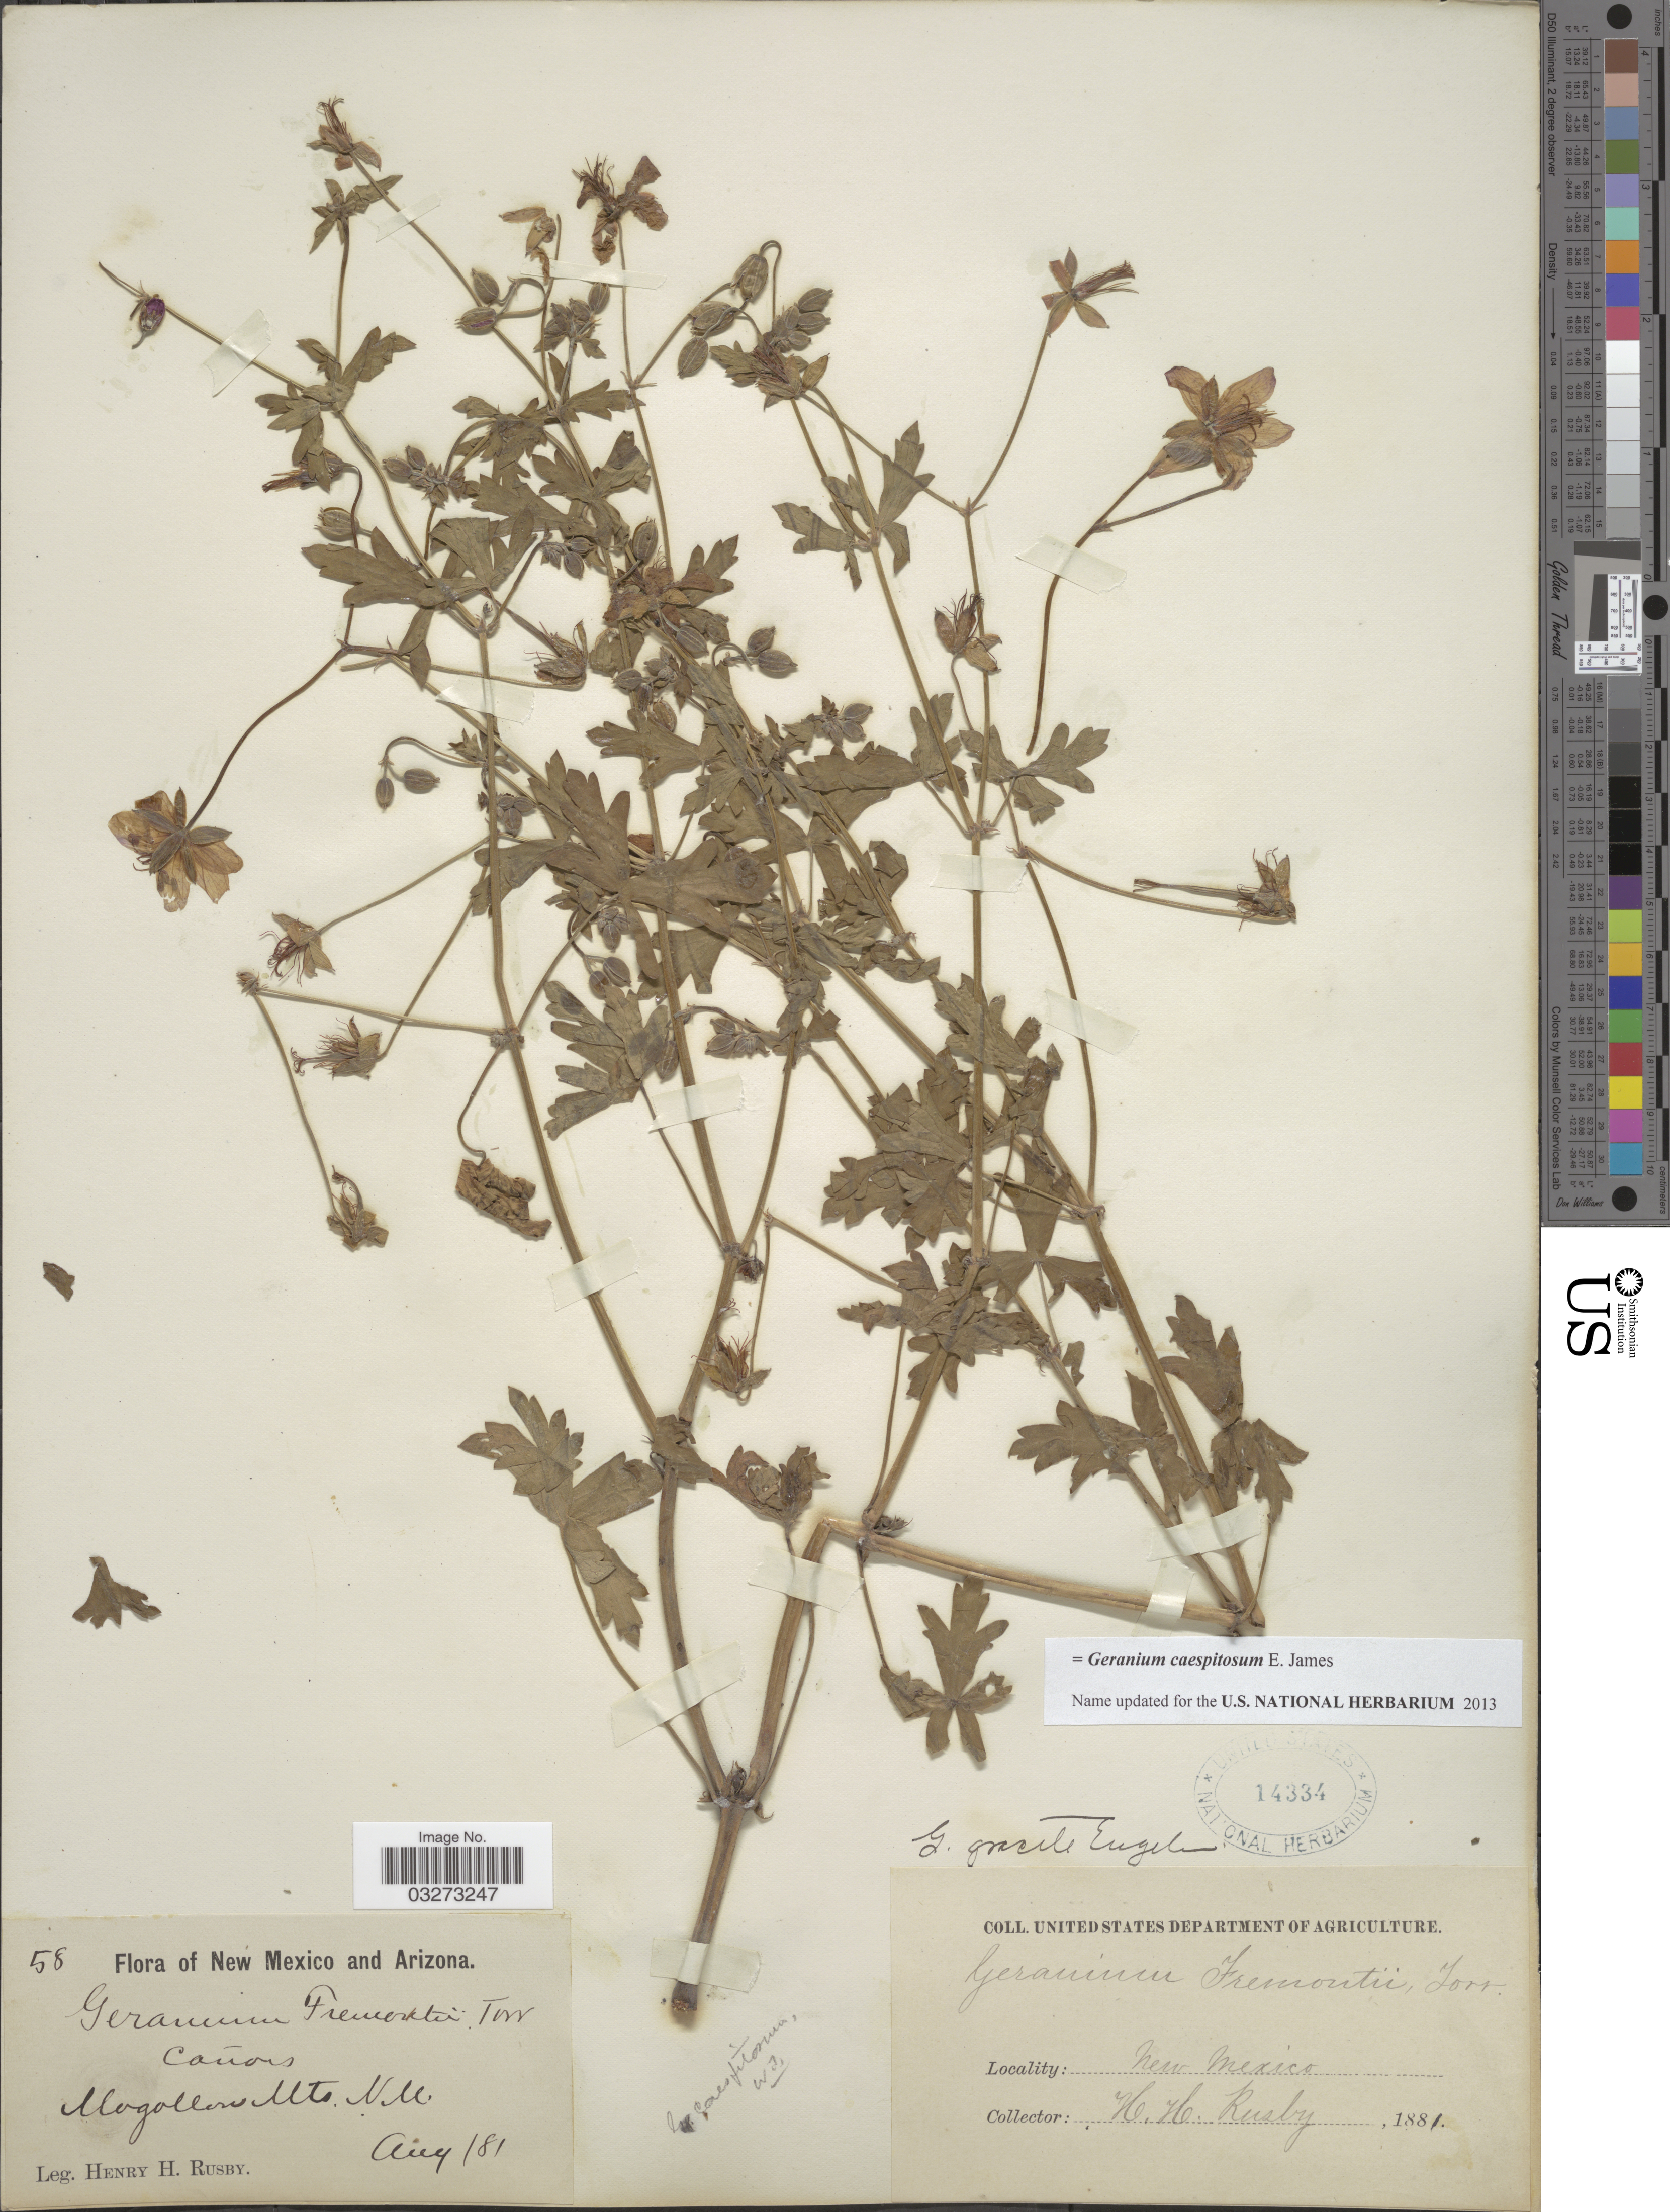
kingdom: Plantae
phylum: Tracheophyta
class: Magnoliopsida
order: Geraniales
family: Geraniaceae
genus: Geranium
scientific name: Geranium caespitosum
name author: E. James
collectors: H. H. Rusby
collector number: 58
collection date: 1881-08-18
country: United States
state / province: New Mexico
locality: Mogollon Mts.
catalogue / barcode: US 14334